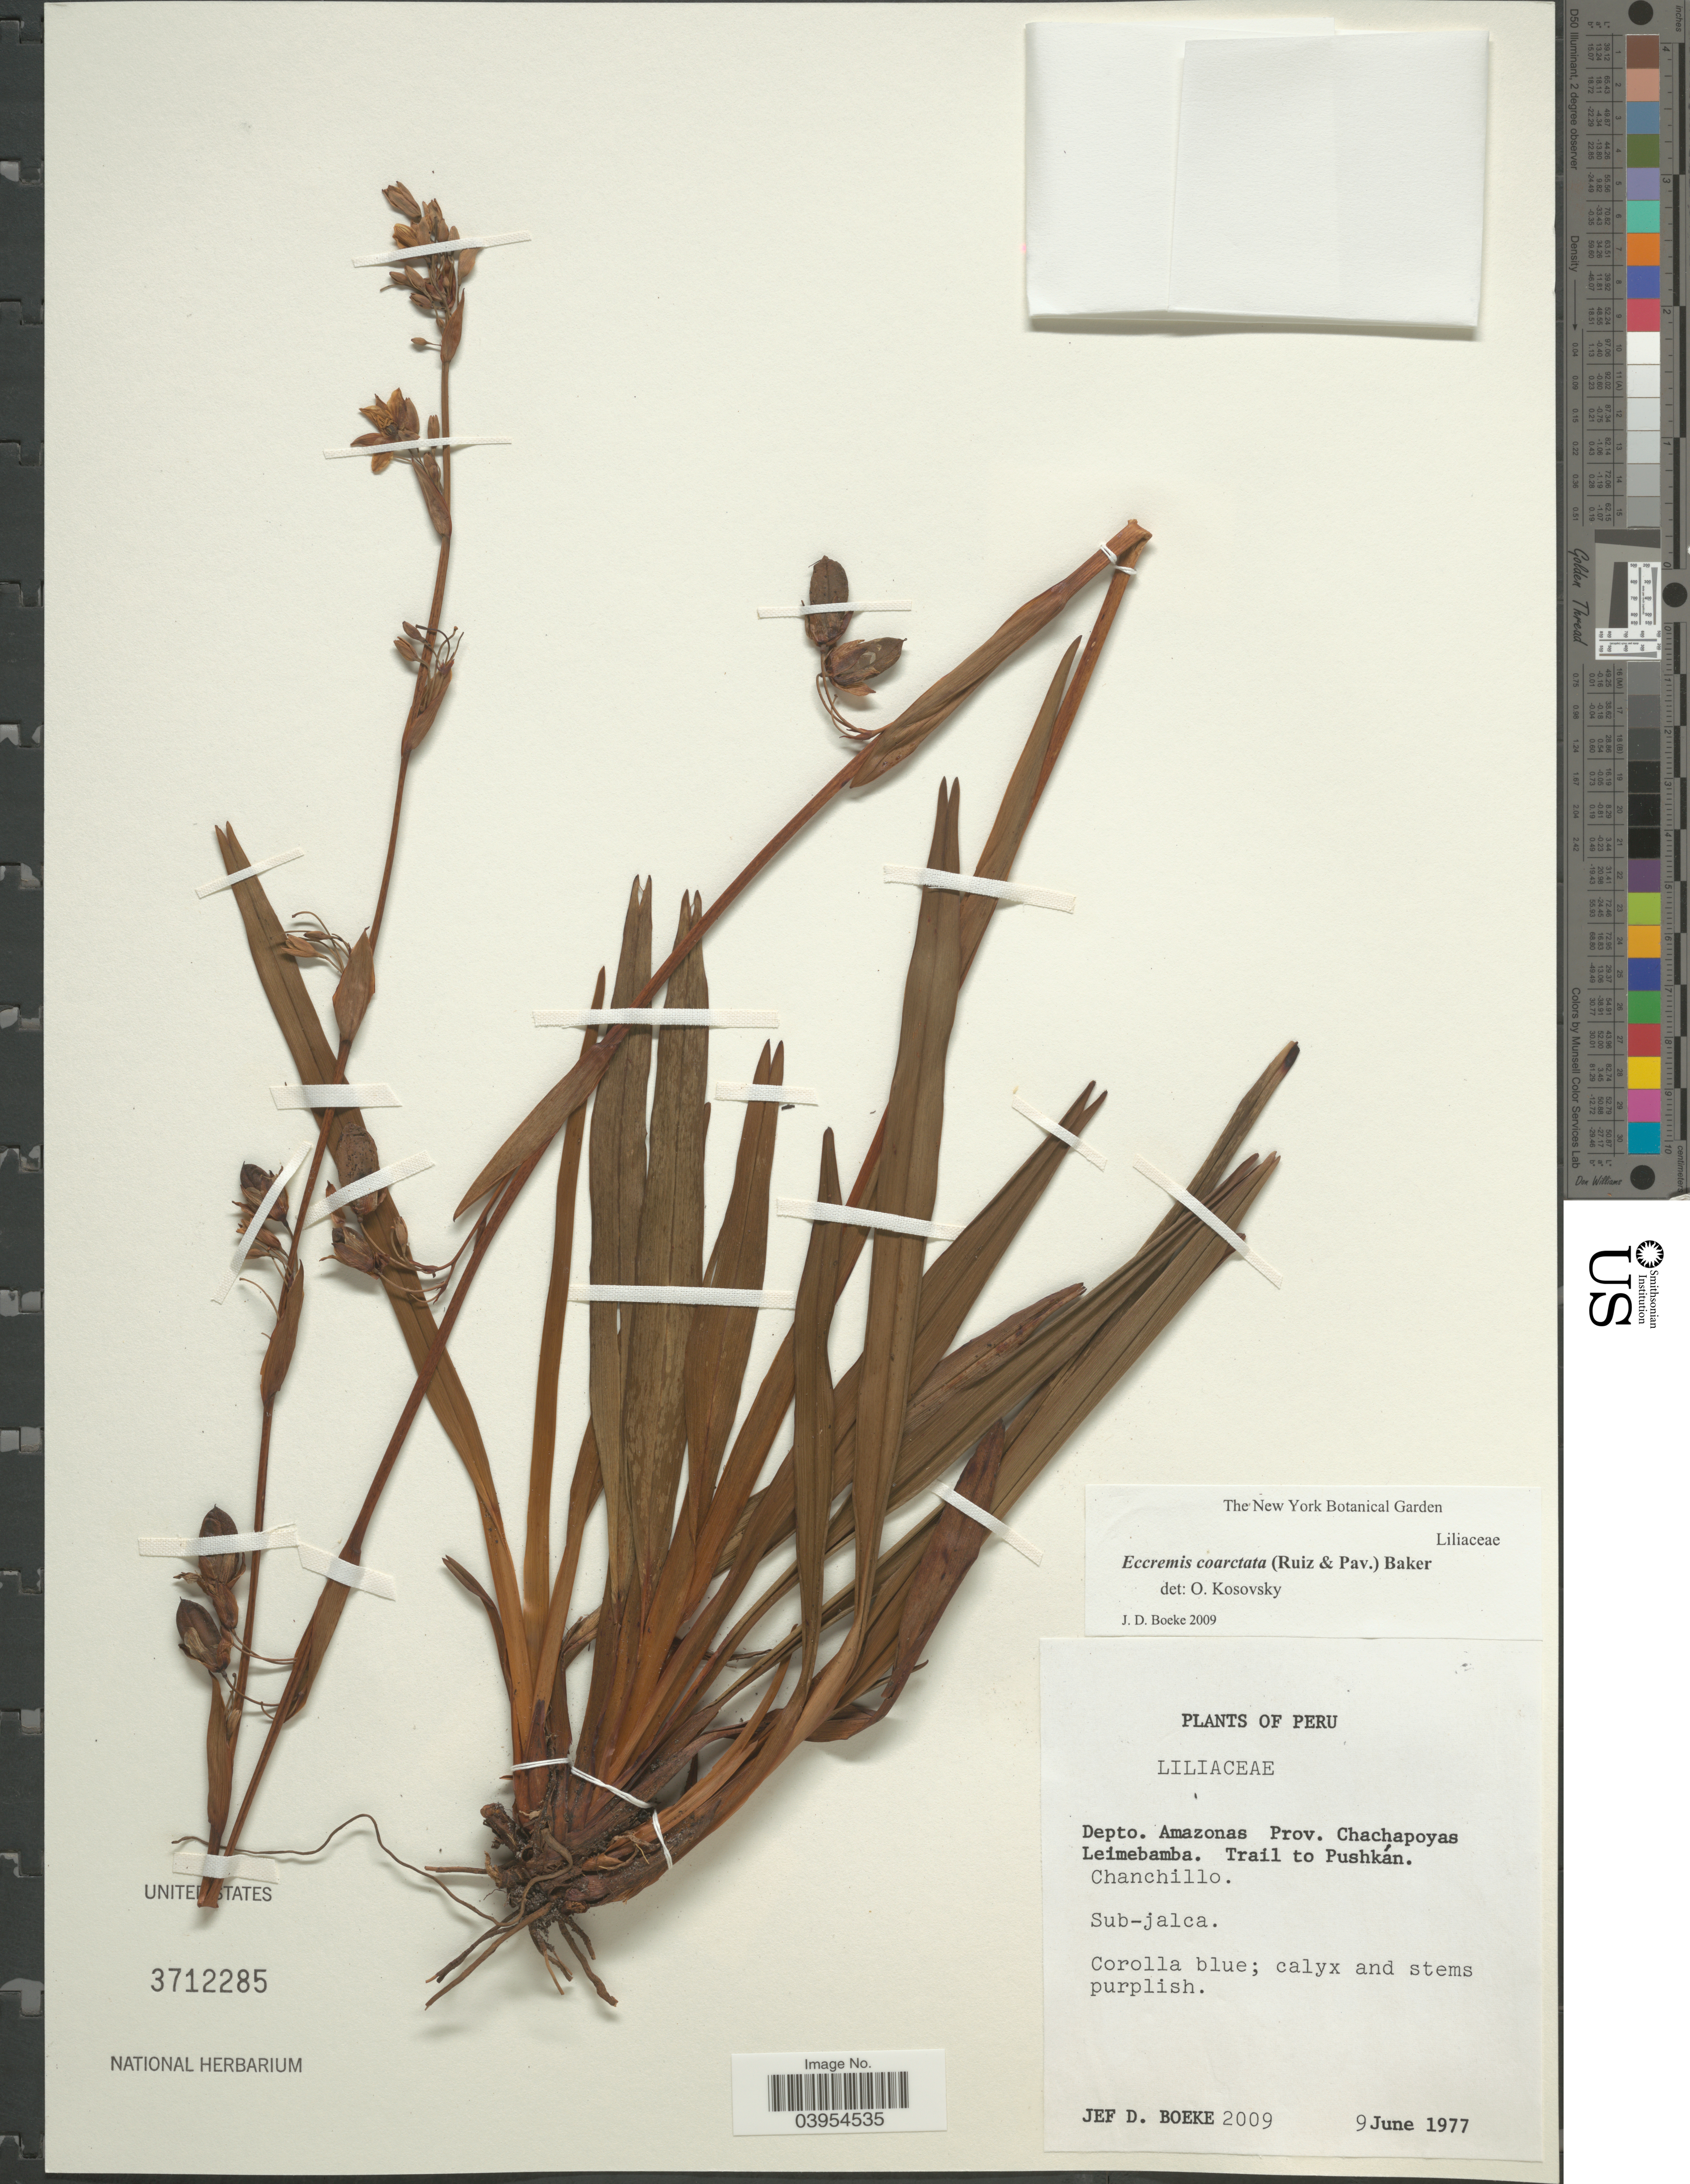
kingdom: Plantae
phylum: Tracheophyta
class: Liliopsida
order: Asparagales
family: Asphodelaceae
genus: Eccremis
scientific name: Eccremis coarctata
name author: Baker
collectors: J. Boeke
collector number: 2009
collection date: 1977-06-09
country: Peru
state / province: Amazonas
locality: Depto. Amazonas. Prov. Chachapoyas. Leimebamba. Trail to Pushkán. Chanchillo.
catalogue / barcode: US 3712285